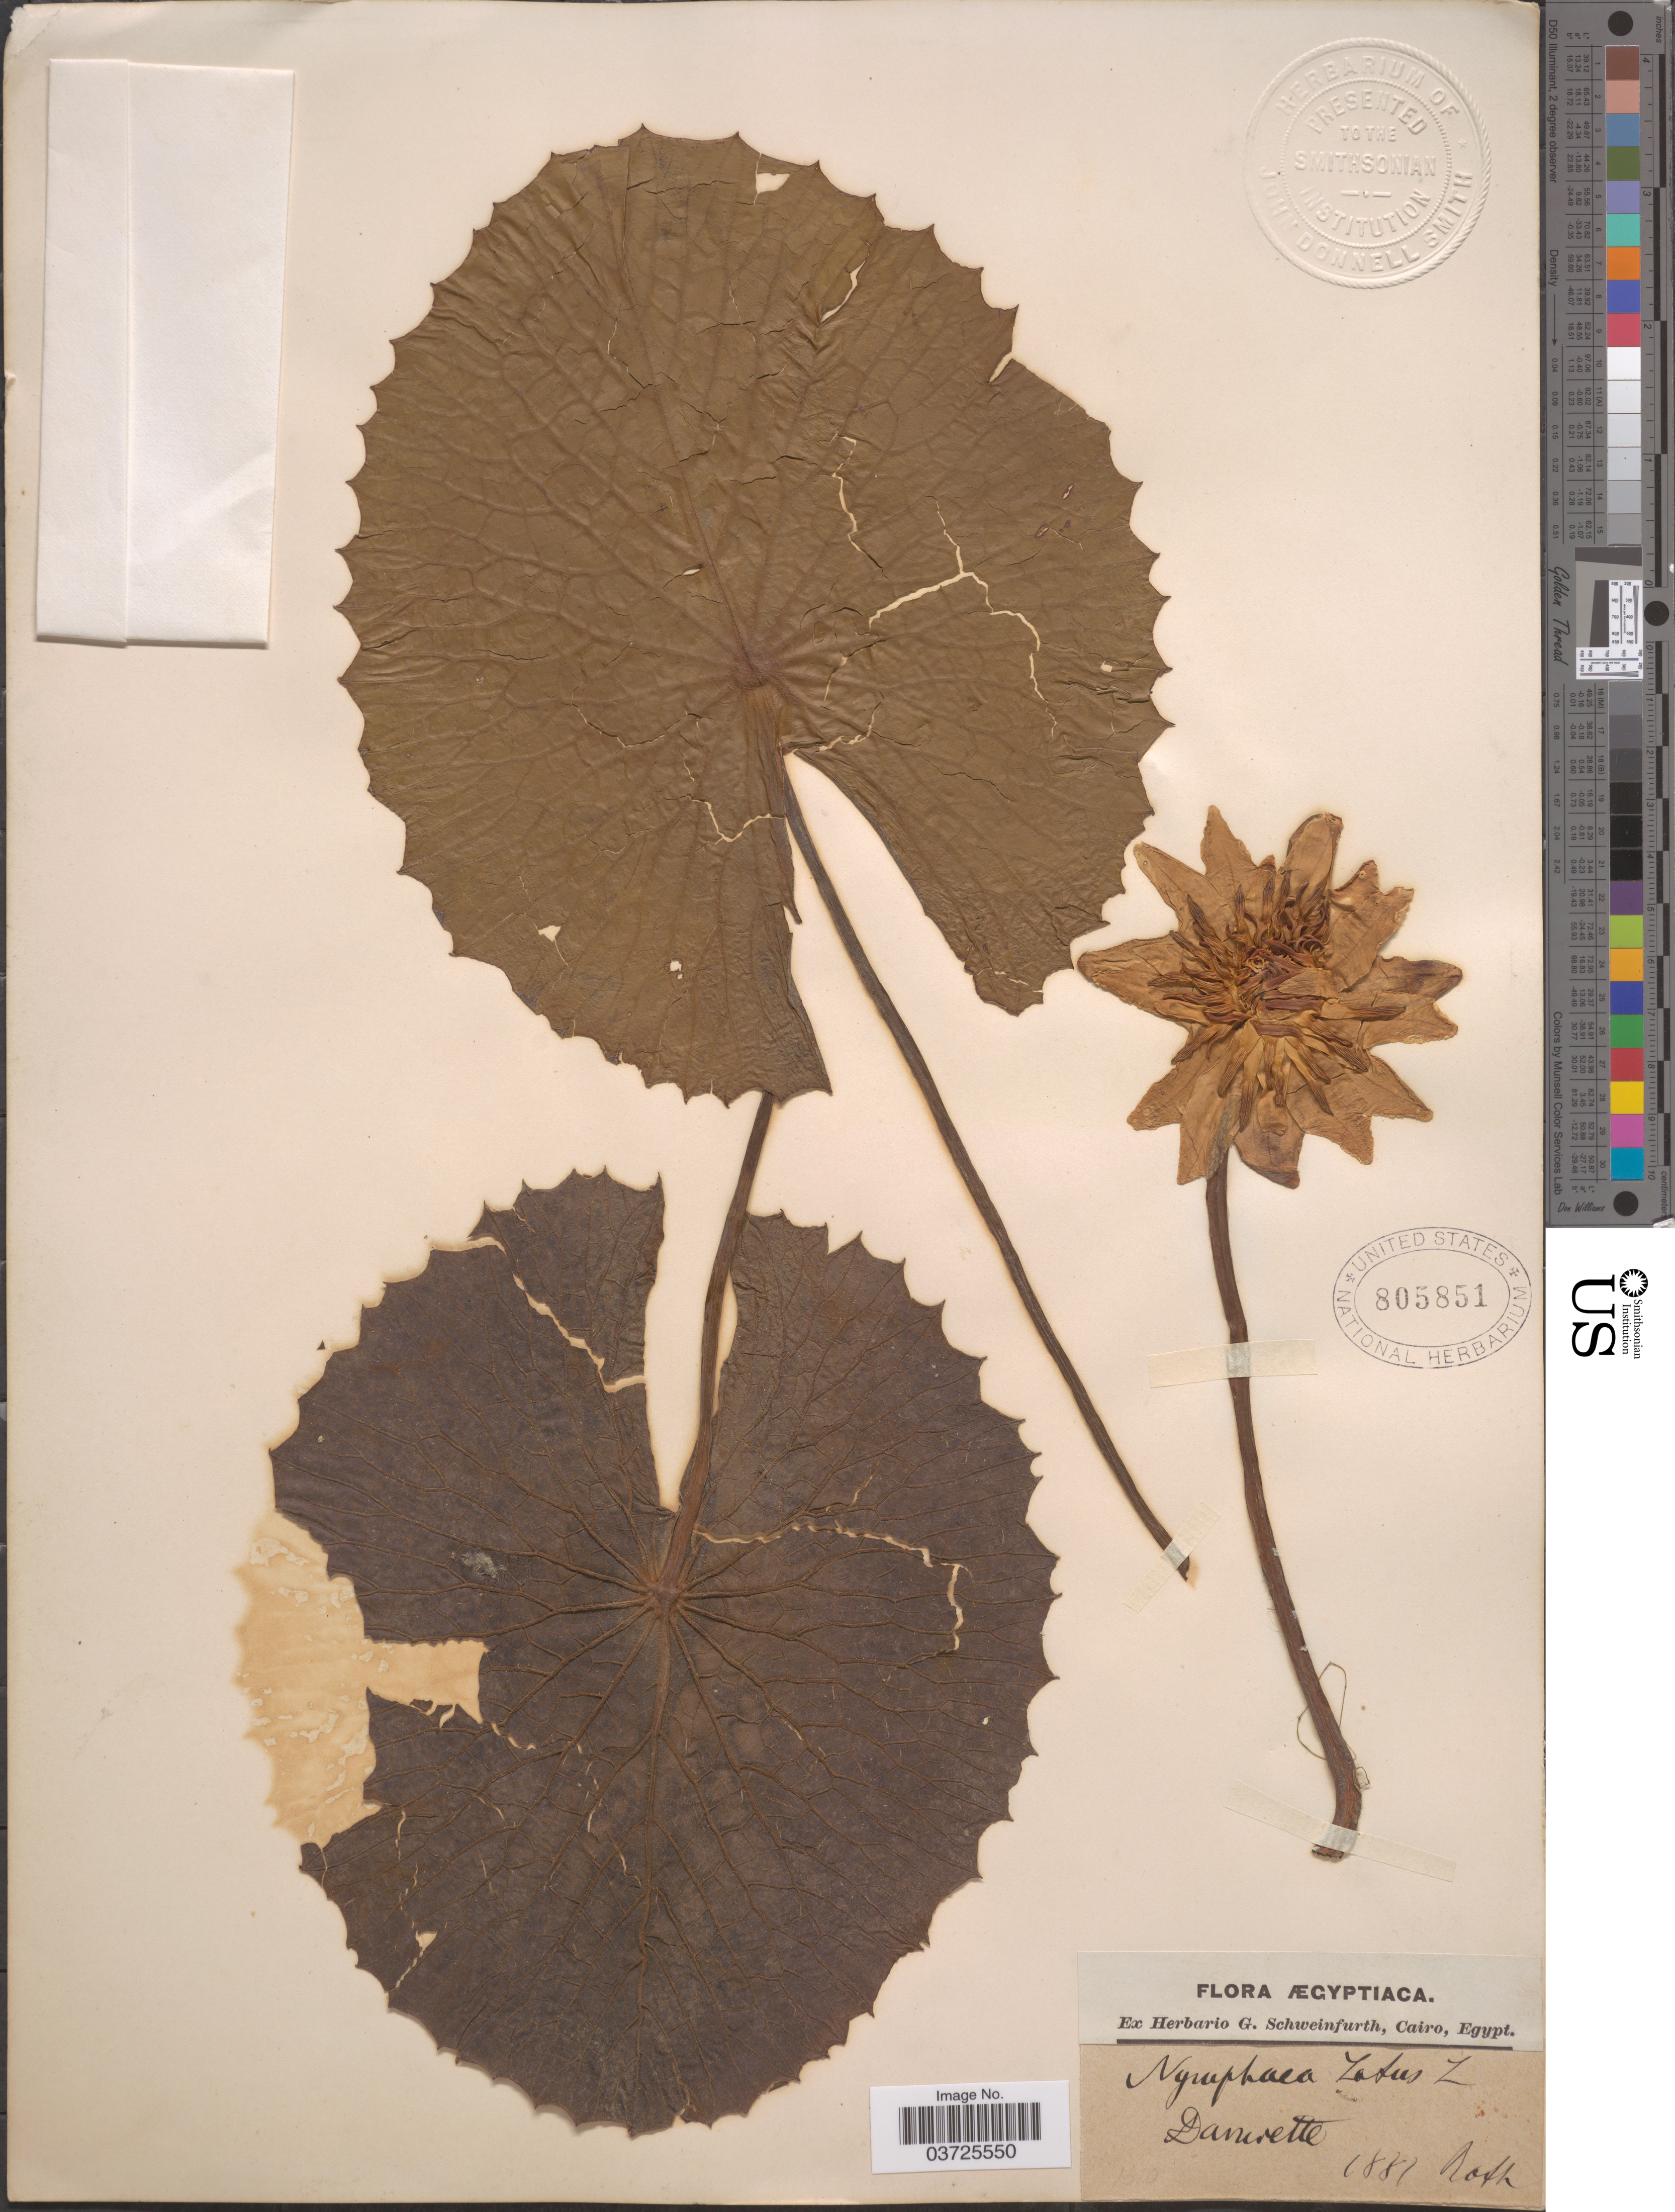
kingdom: Plantae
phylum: Tracheophyta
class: Magnoliopsida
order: Nymphaeales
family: Nymphaeaceae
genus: Nymphaea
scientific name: Nymphaea lotus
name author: L.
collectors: -- Roth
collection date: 1881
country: Egypt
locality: Ægyptiaca. Damiette.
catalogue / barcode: US 805851